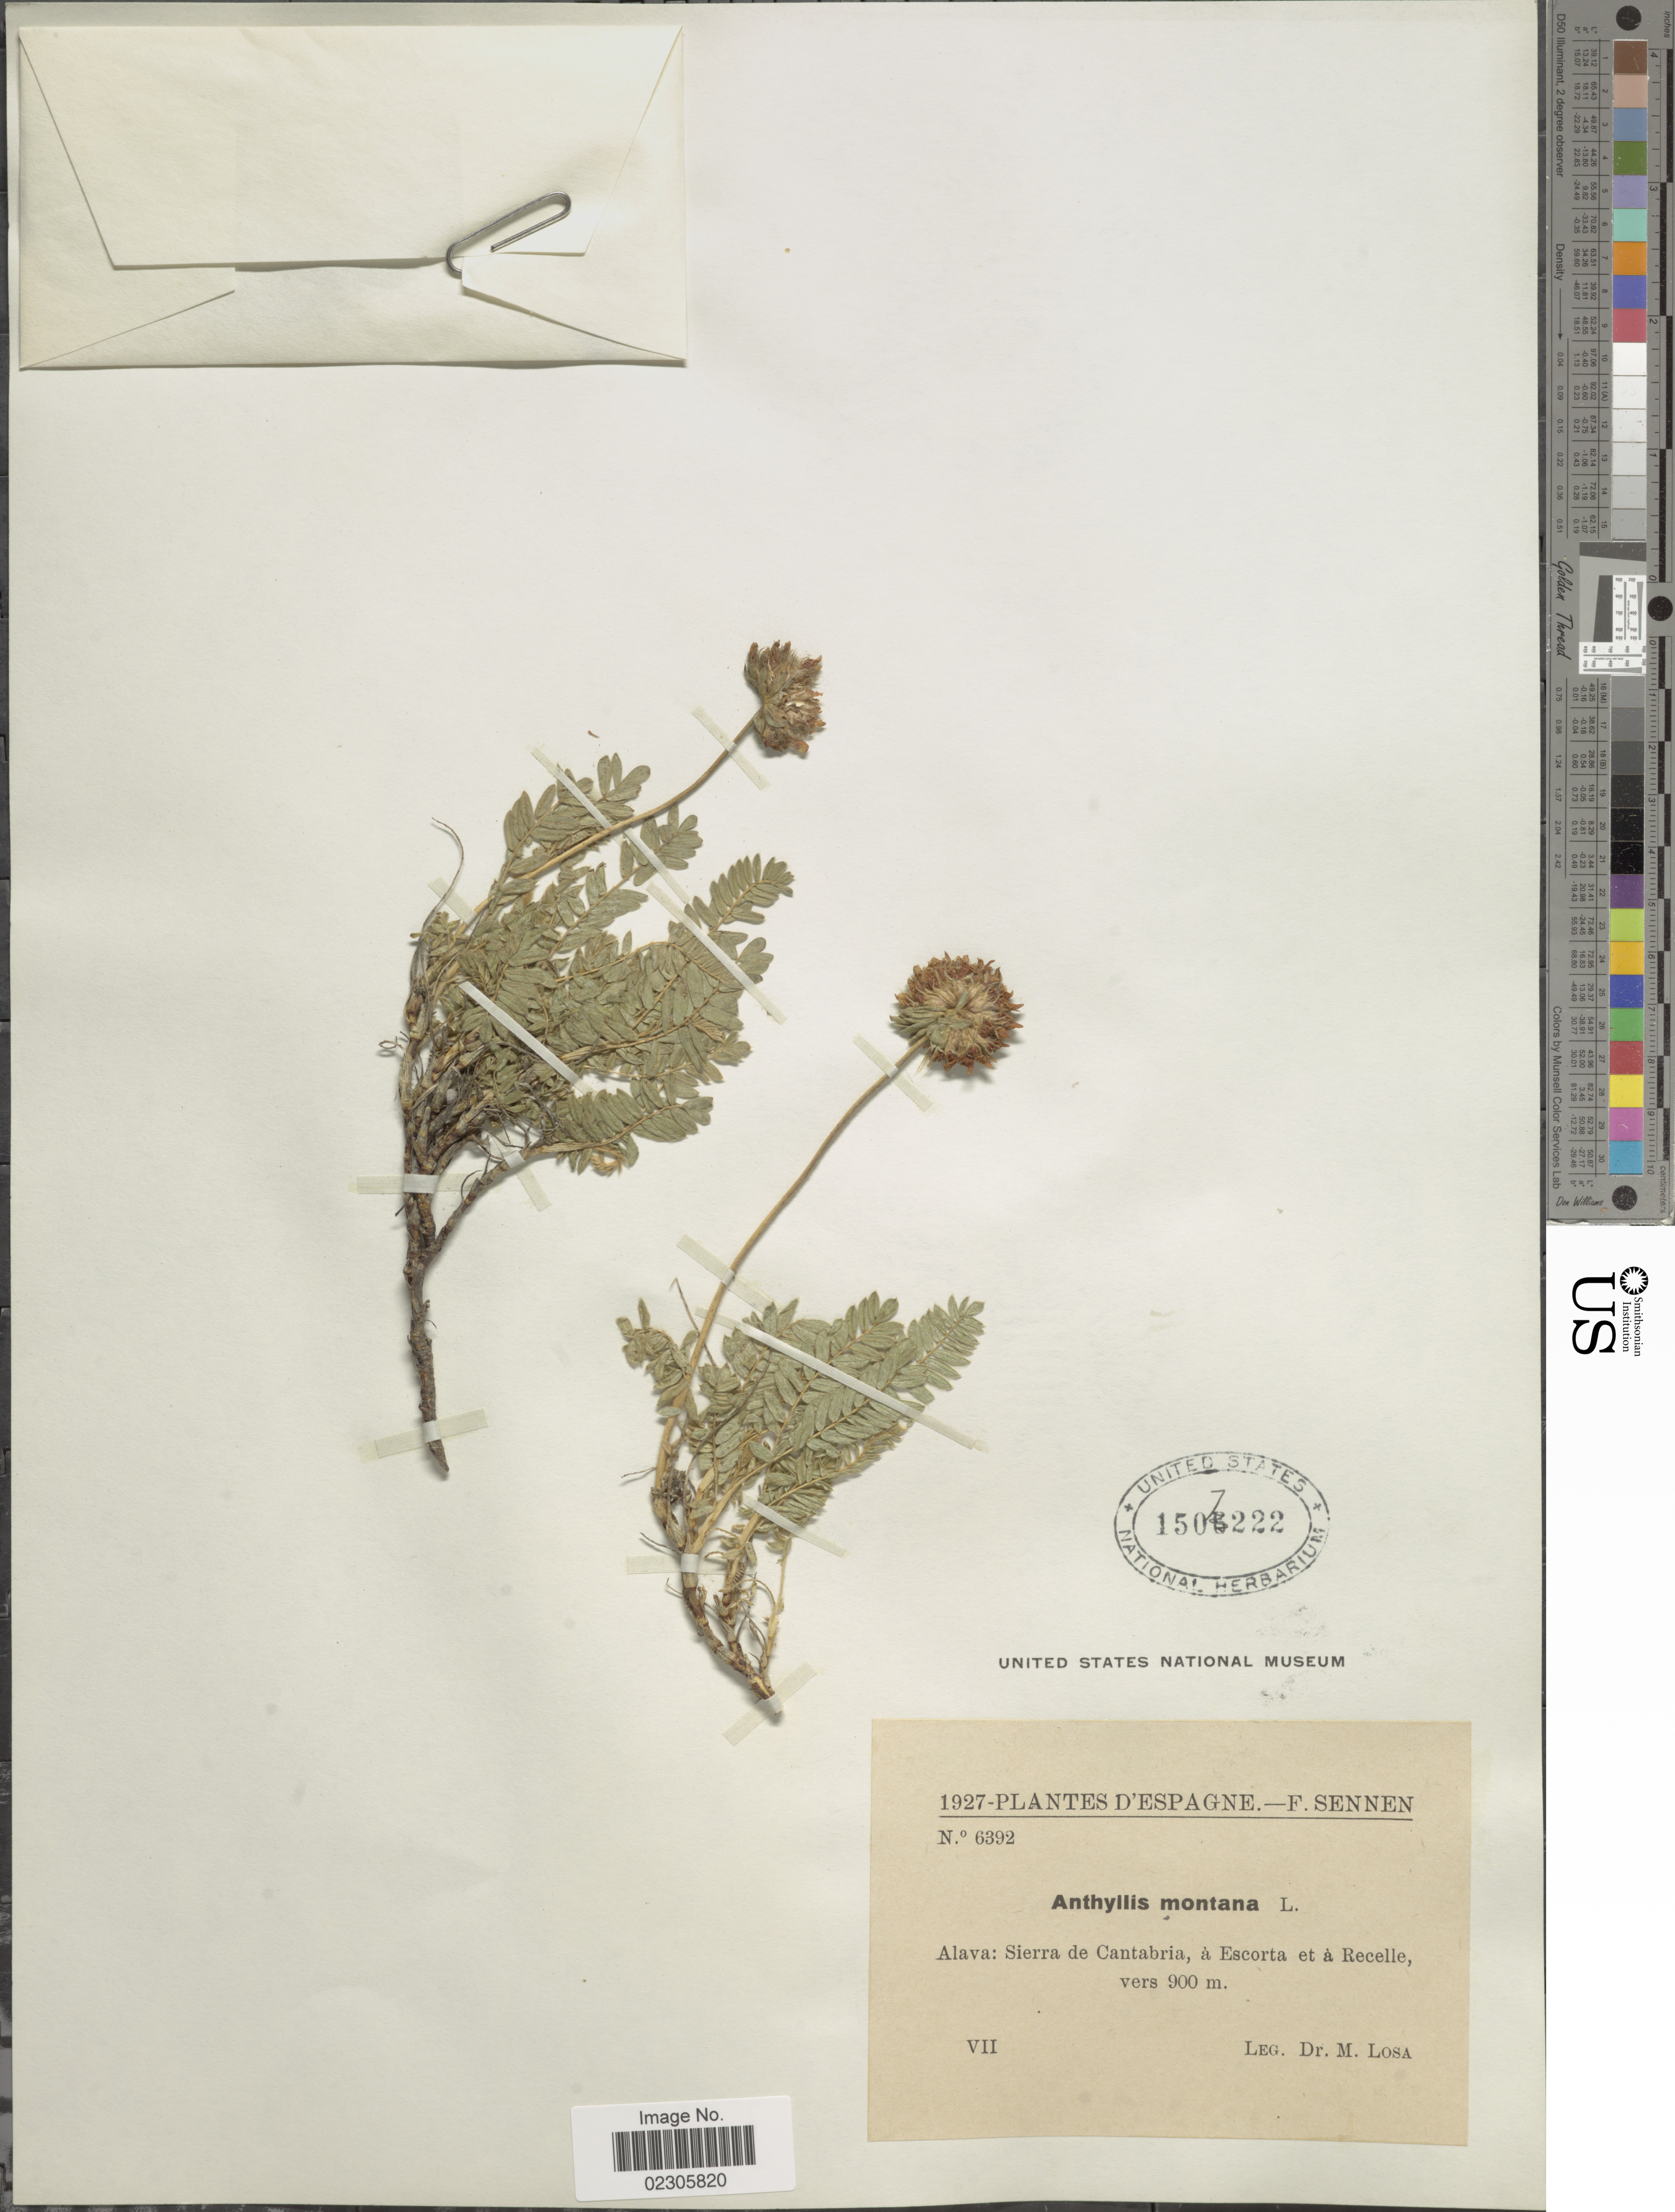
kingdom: Plantae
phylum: Tracheophyta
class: Magnoliopsida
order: Fabales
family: Fabaceae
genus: Anthyllis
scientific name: Anthyllis montana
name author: L.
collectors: Losa & E. Sennen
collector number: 6392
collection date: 1927-07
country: Spain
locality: Alava: Sierra de Cantabria, a Escorta et a Recelle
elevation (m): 900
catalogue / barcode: US 1507222